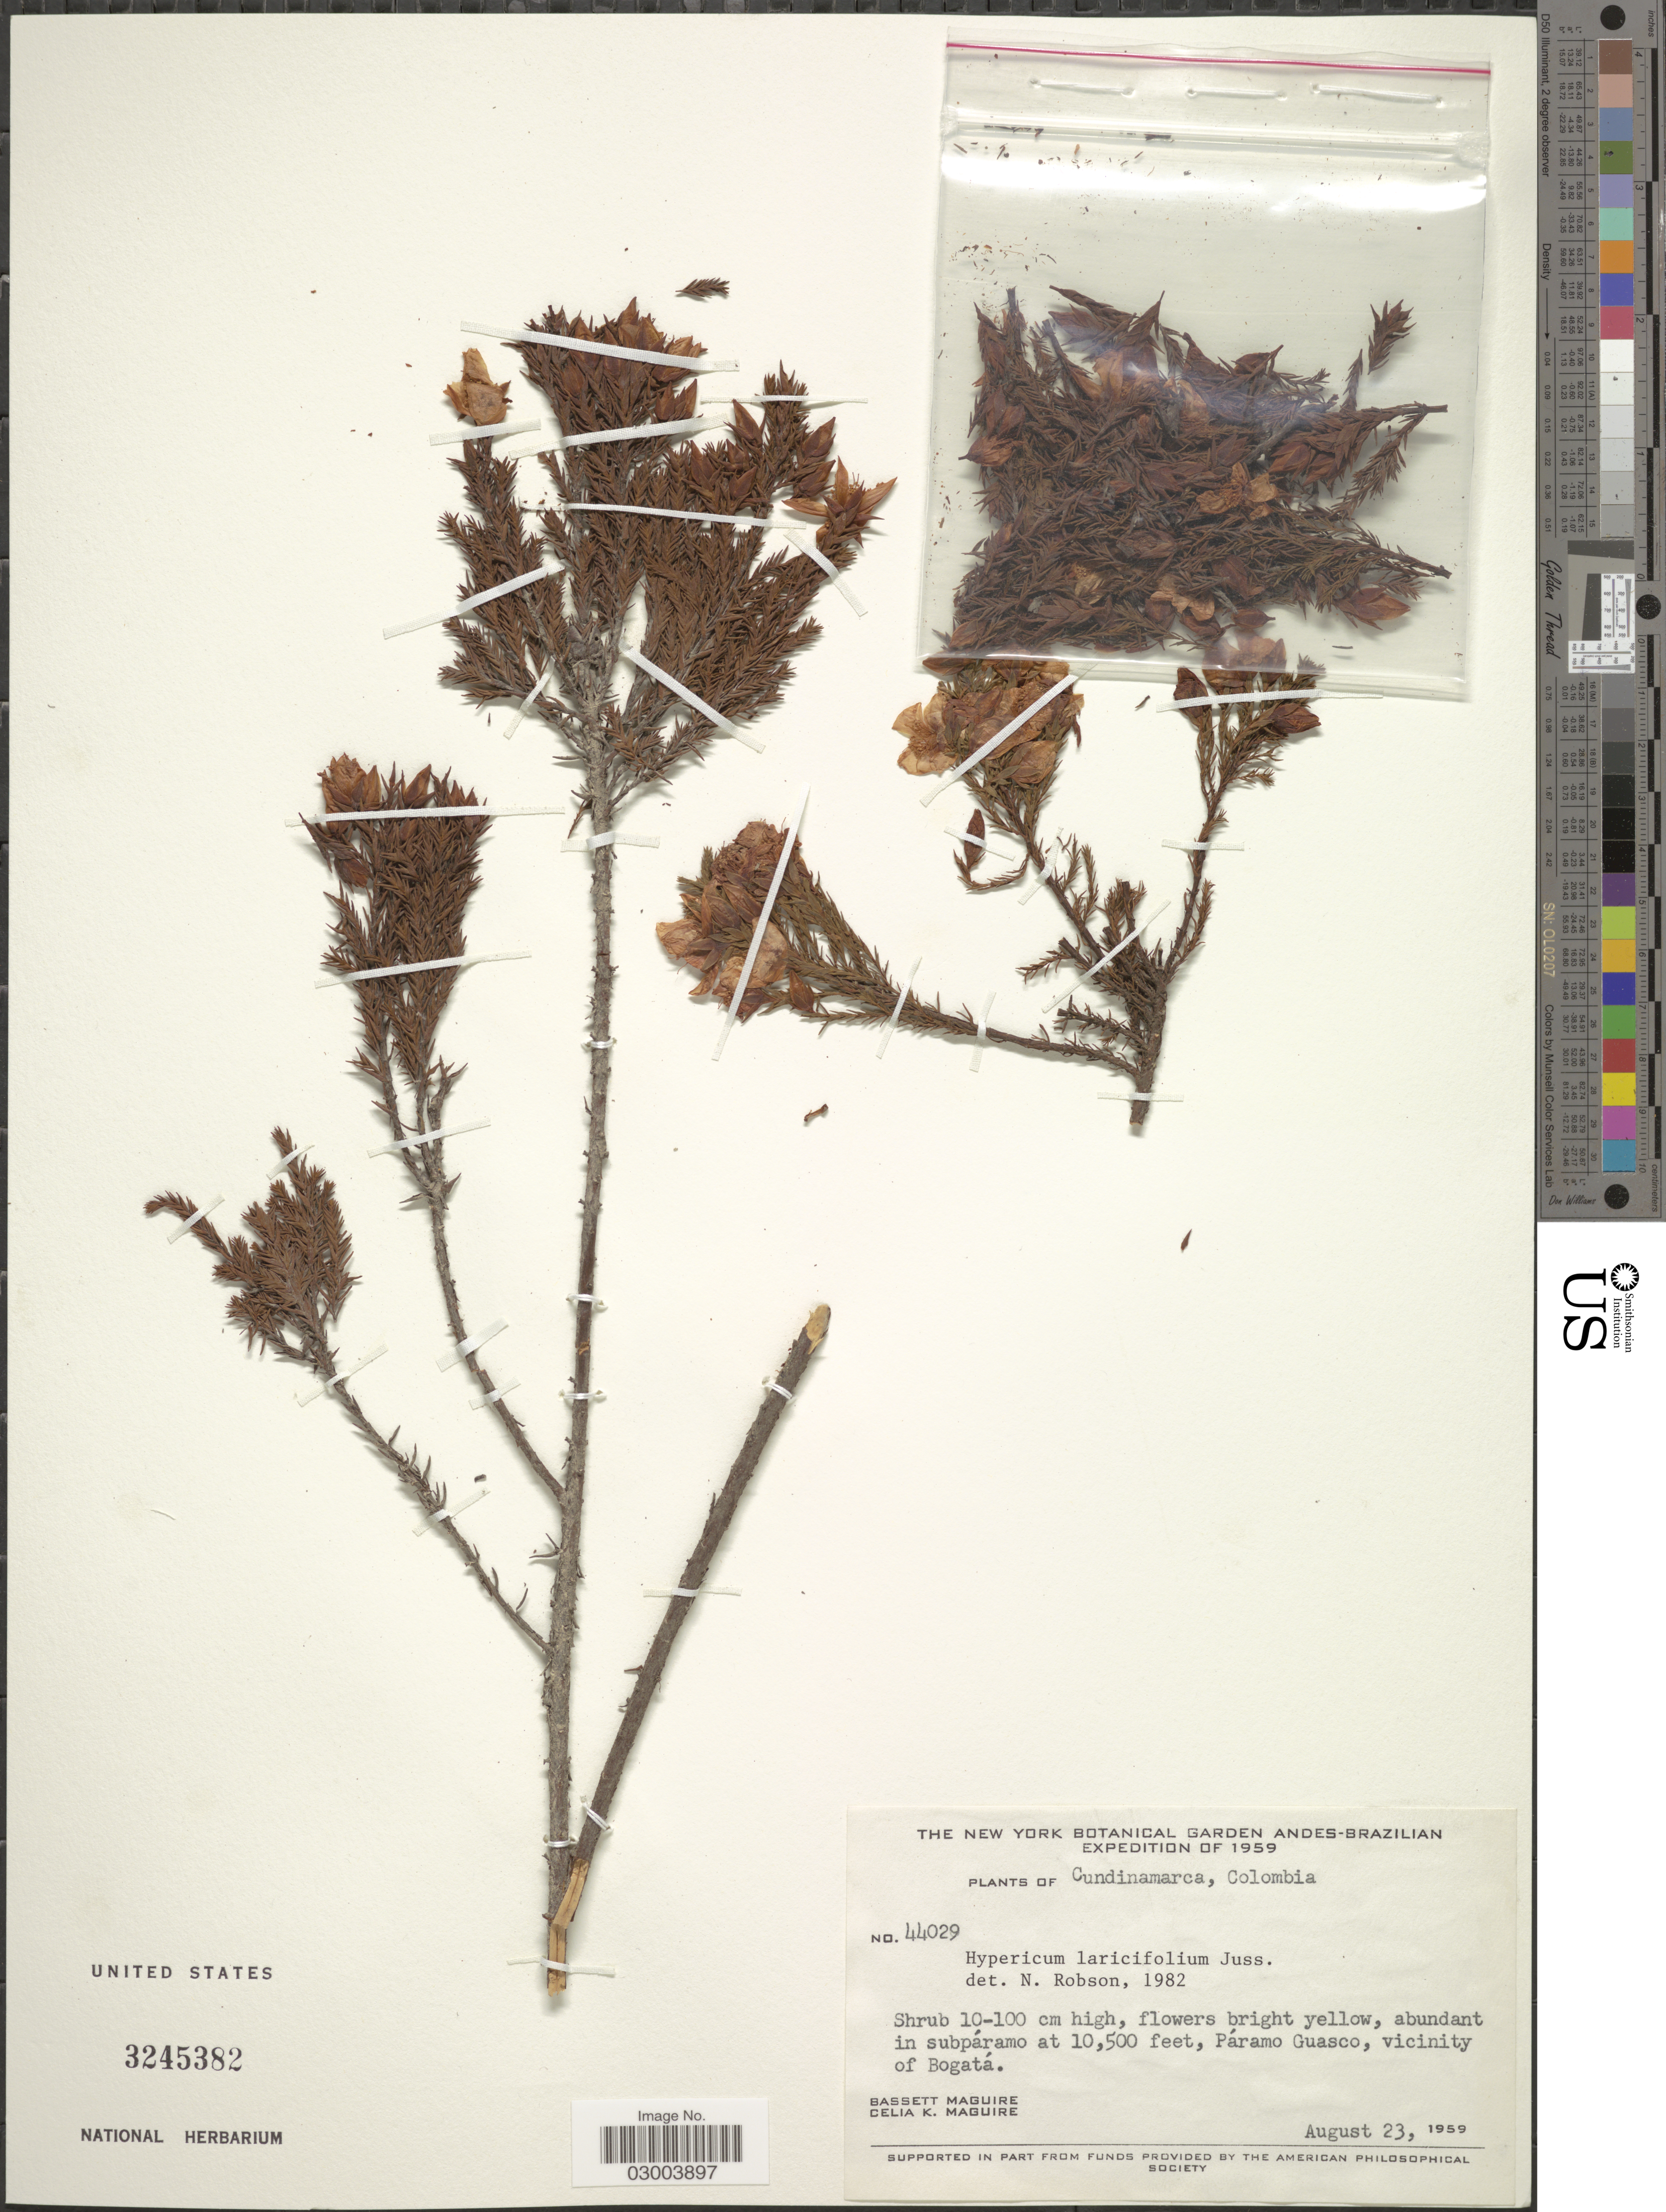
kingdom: Plantae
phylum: Tracheophyta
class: Magnoliopsida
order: Malpighiales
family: Hypericaceae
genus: Hypericum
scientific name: Hypericum laricifolium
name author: Juss.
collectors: B. Maguire & C. K. Maguire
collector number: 44029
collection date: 1959-08-23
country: Colombia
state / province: Cundinamarca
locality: Páramo Guasco, vicinity of Bogatá.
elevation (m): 3200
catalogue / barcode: US 3245382